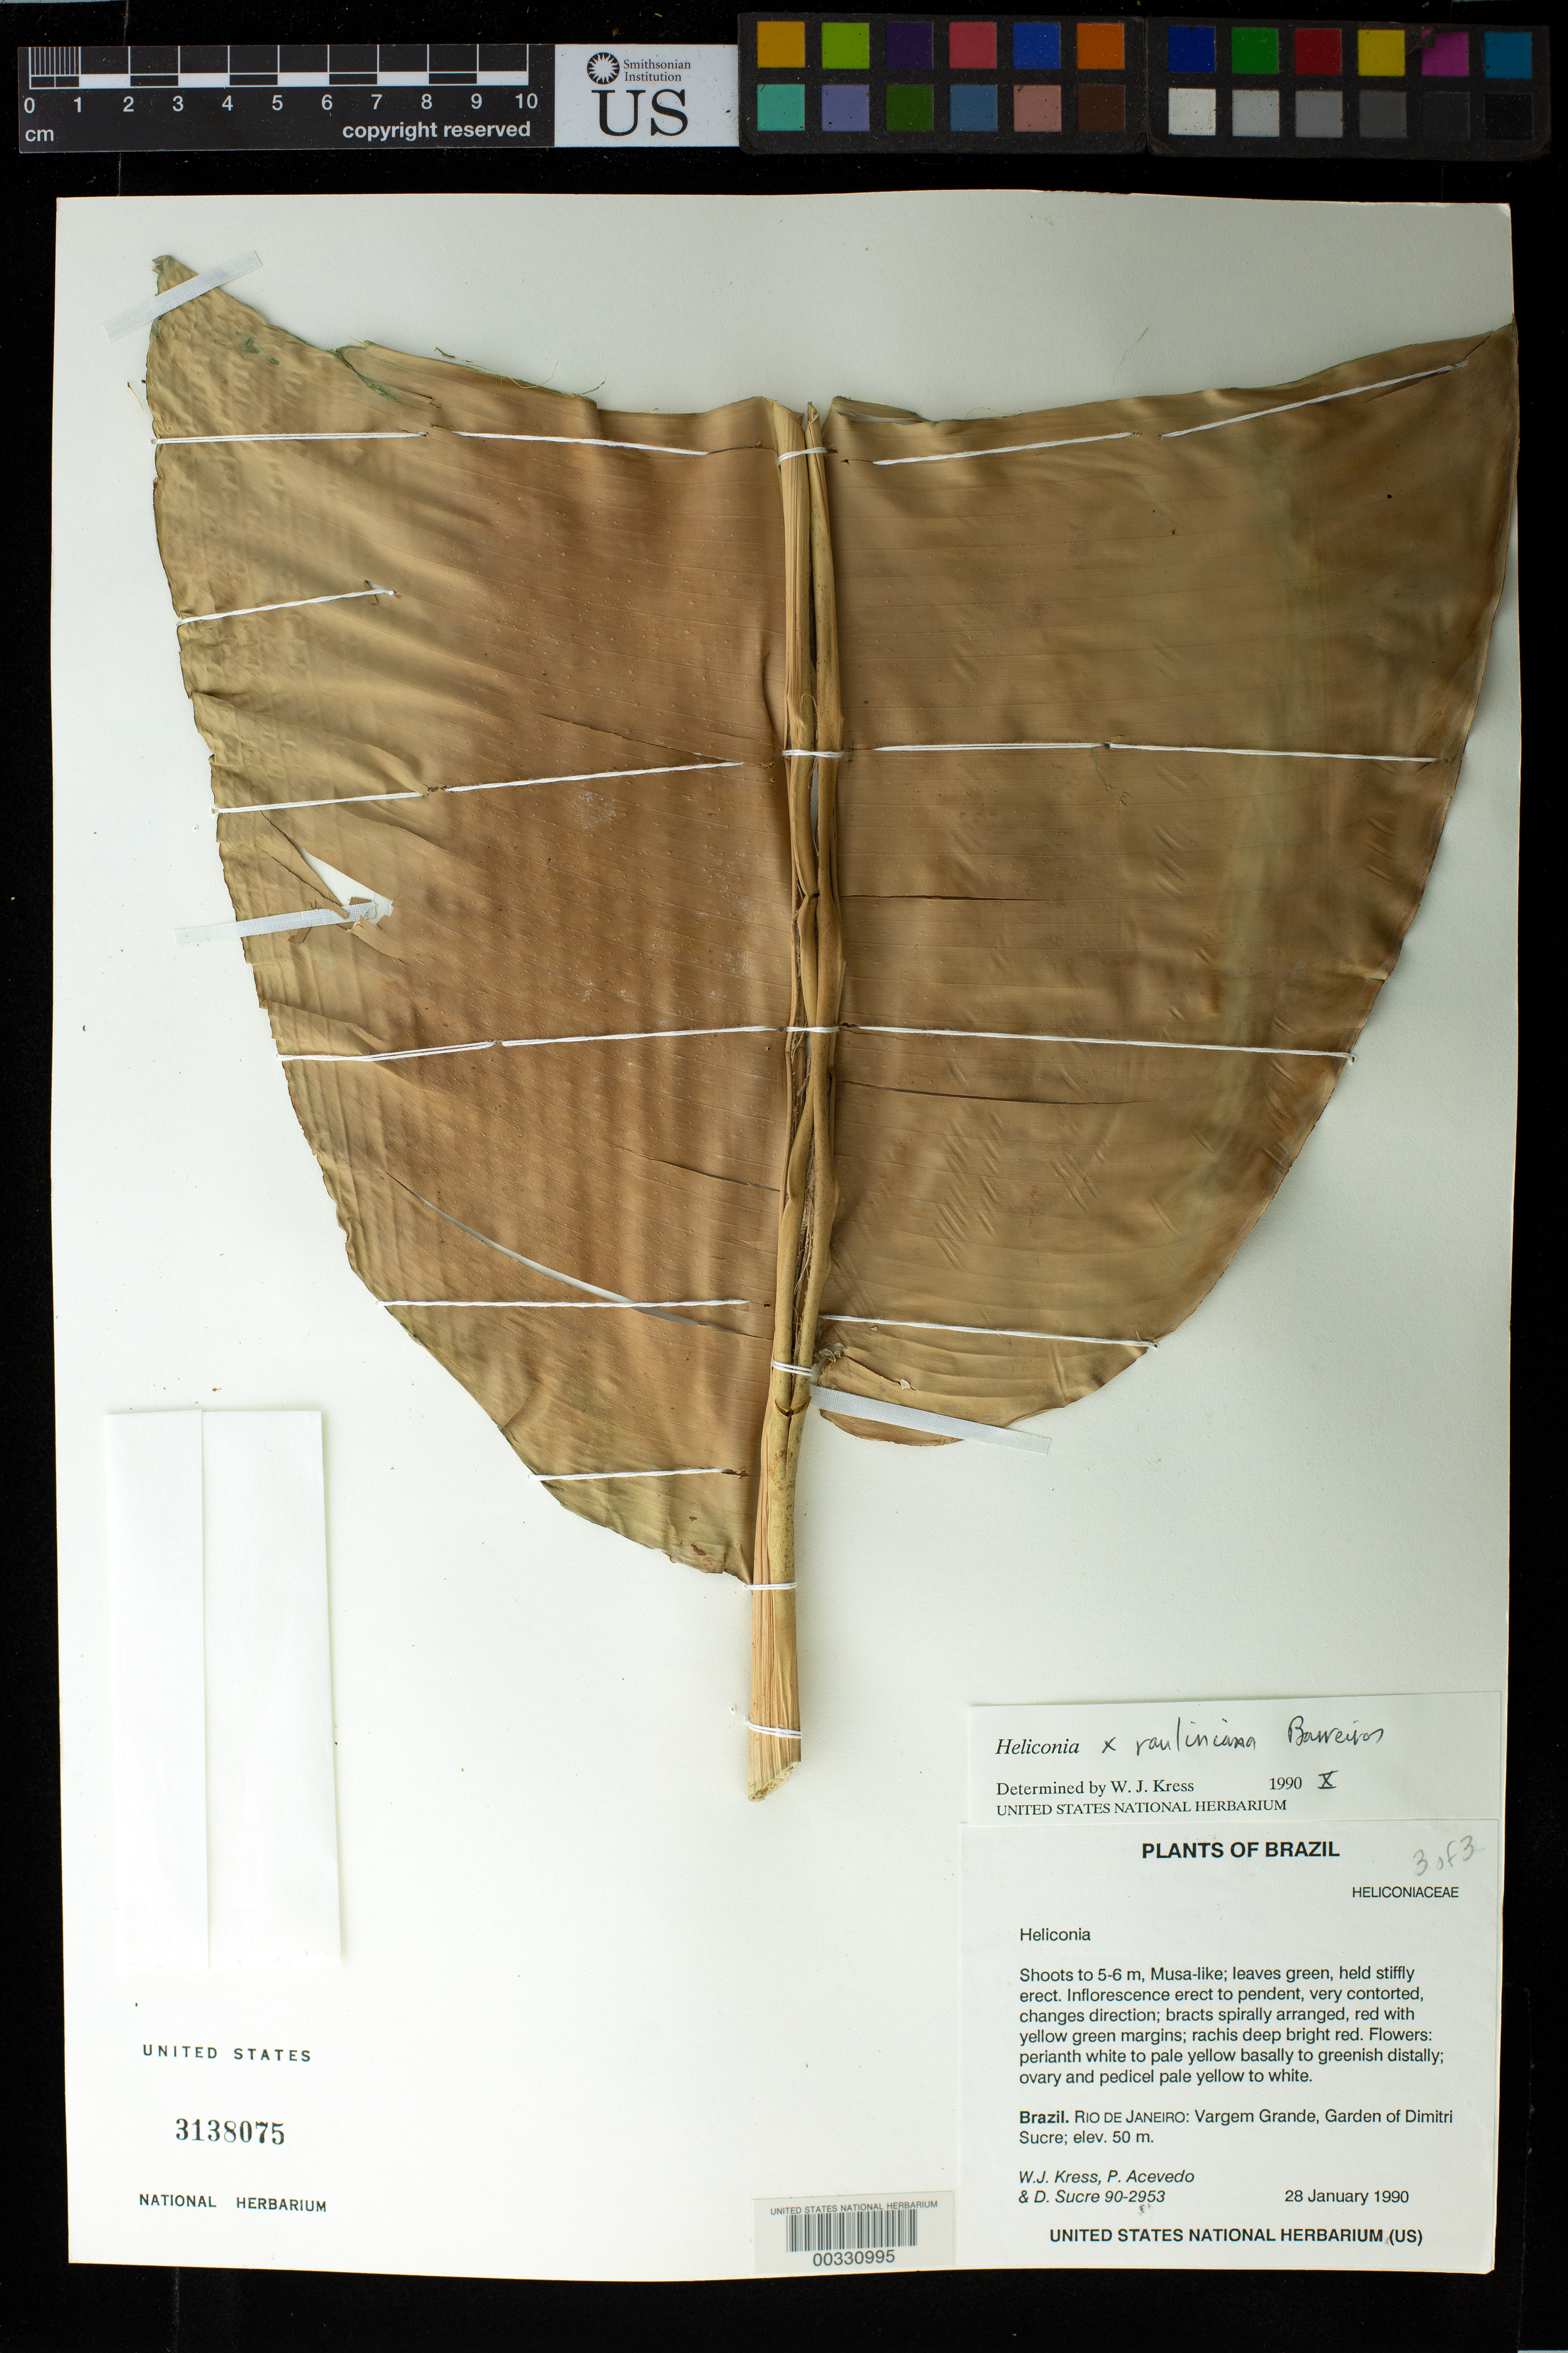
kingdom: Plantae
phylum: Tracheophyta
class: Liliopsida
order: Zingiberales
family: Heliconiaceae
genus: Heliconia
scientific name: Heliconia x rauliniana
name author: Barreiros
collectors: W. J. Kress, P. Acevedo-Rodr. & D. Sucre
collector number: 90-2953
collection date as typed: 28 Jan 1990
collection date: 1990-01-28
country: Brazil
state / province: Rio de Janeiro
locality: Vargem grande, garden of dimitri sucre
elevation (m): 50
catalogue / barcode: US 3138075